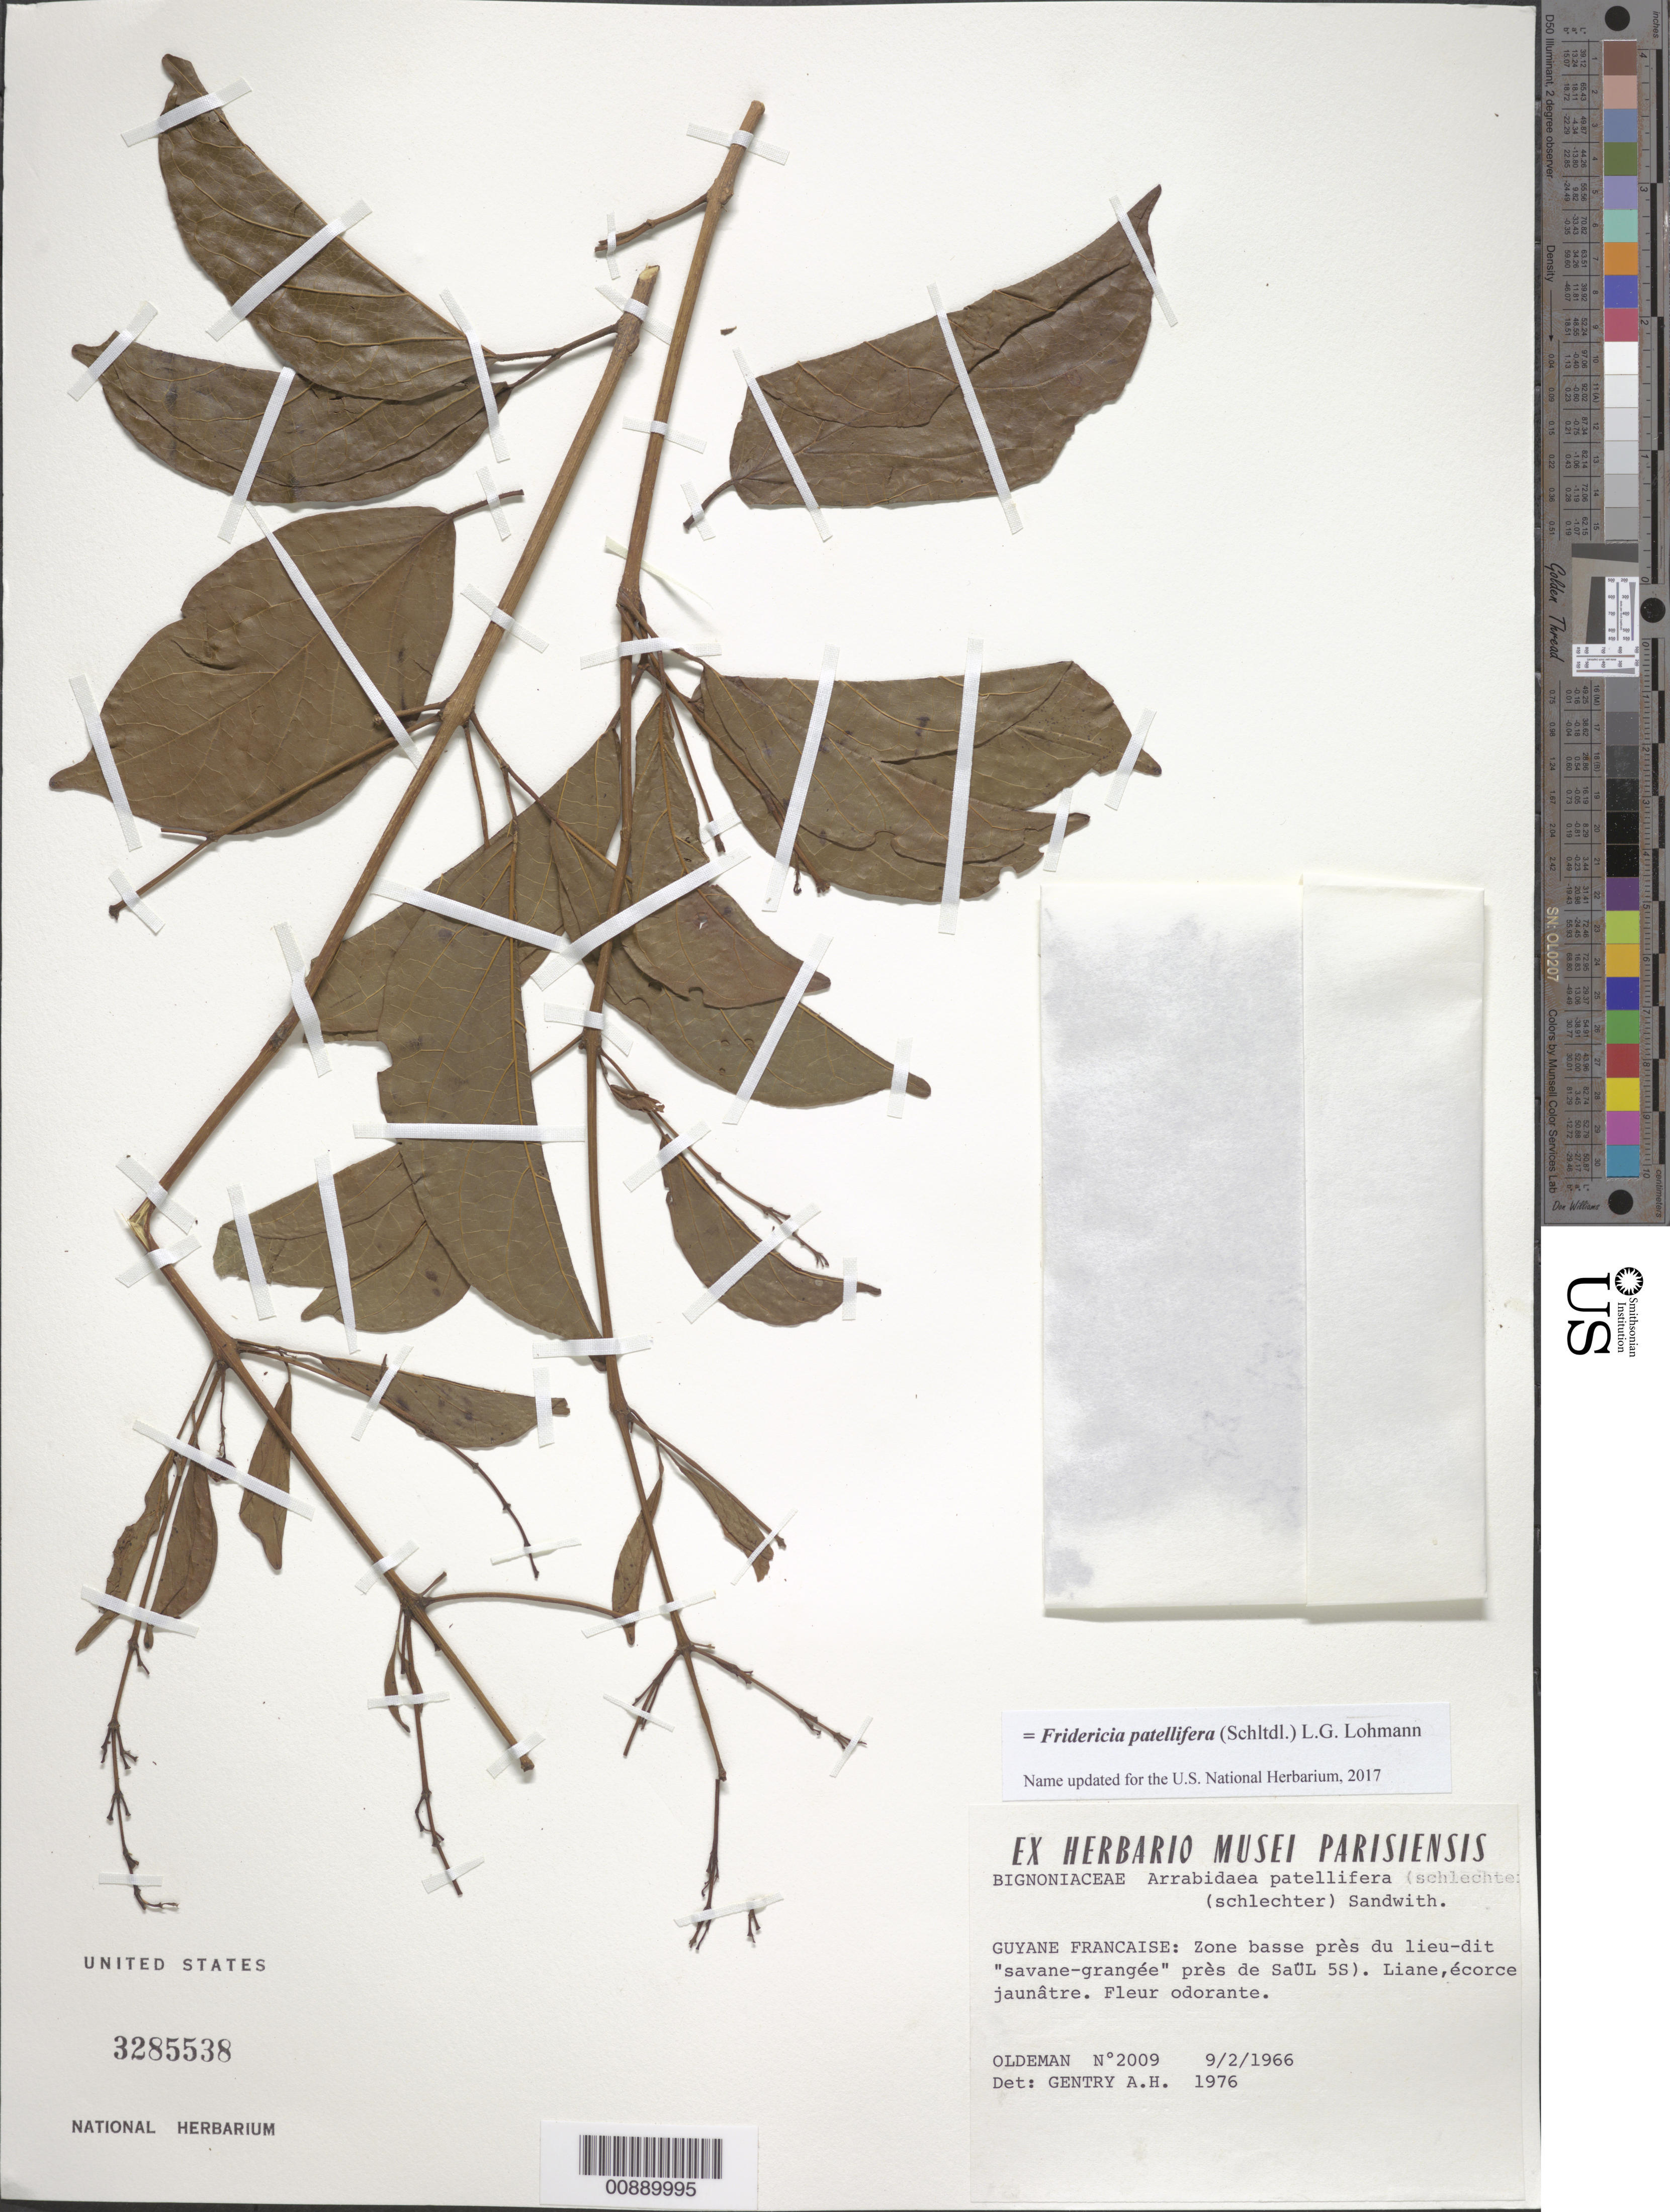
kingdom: Plantae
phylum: Tracheophyta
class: Magnoliopsida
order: Lamiales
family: Bignoniaceae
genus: Fridericia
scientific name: Fridericia patellifera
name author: (Schltdl.) L.G. Lohmann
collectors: R. Oldeman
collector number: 2009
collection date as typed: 9-Feb-66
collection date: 1966-02-09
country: French Guiana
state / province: Saint-Laurent-du-Maroni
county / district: Saül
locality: Saül, "savane grangée", près de Saül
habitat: Zone basse pres du lieu dit "savane-grangee"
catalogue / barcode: US 3285538